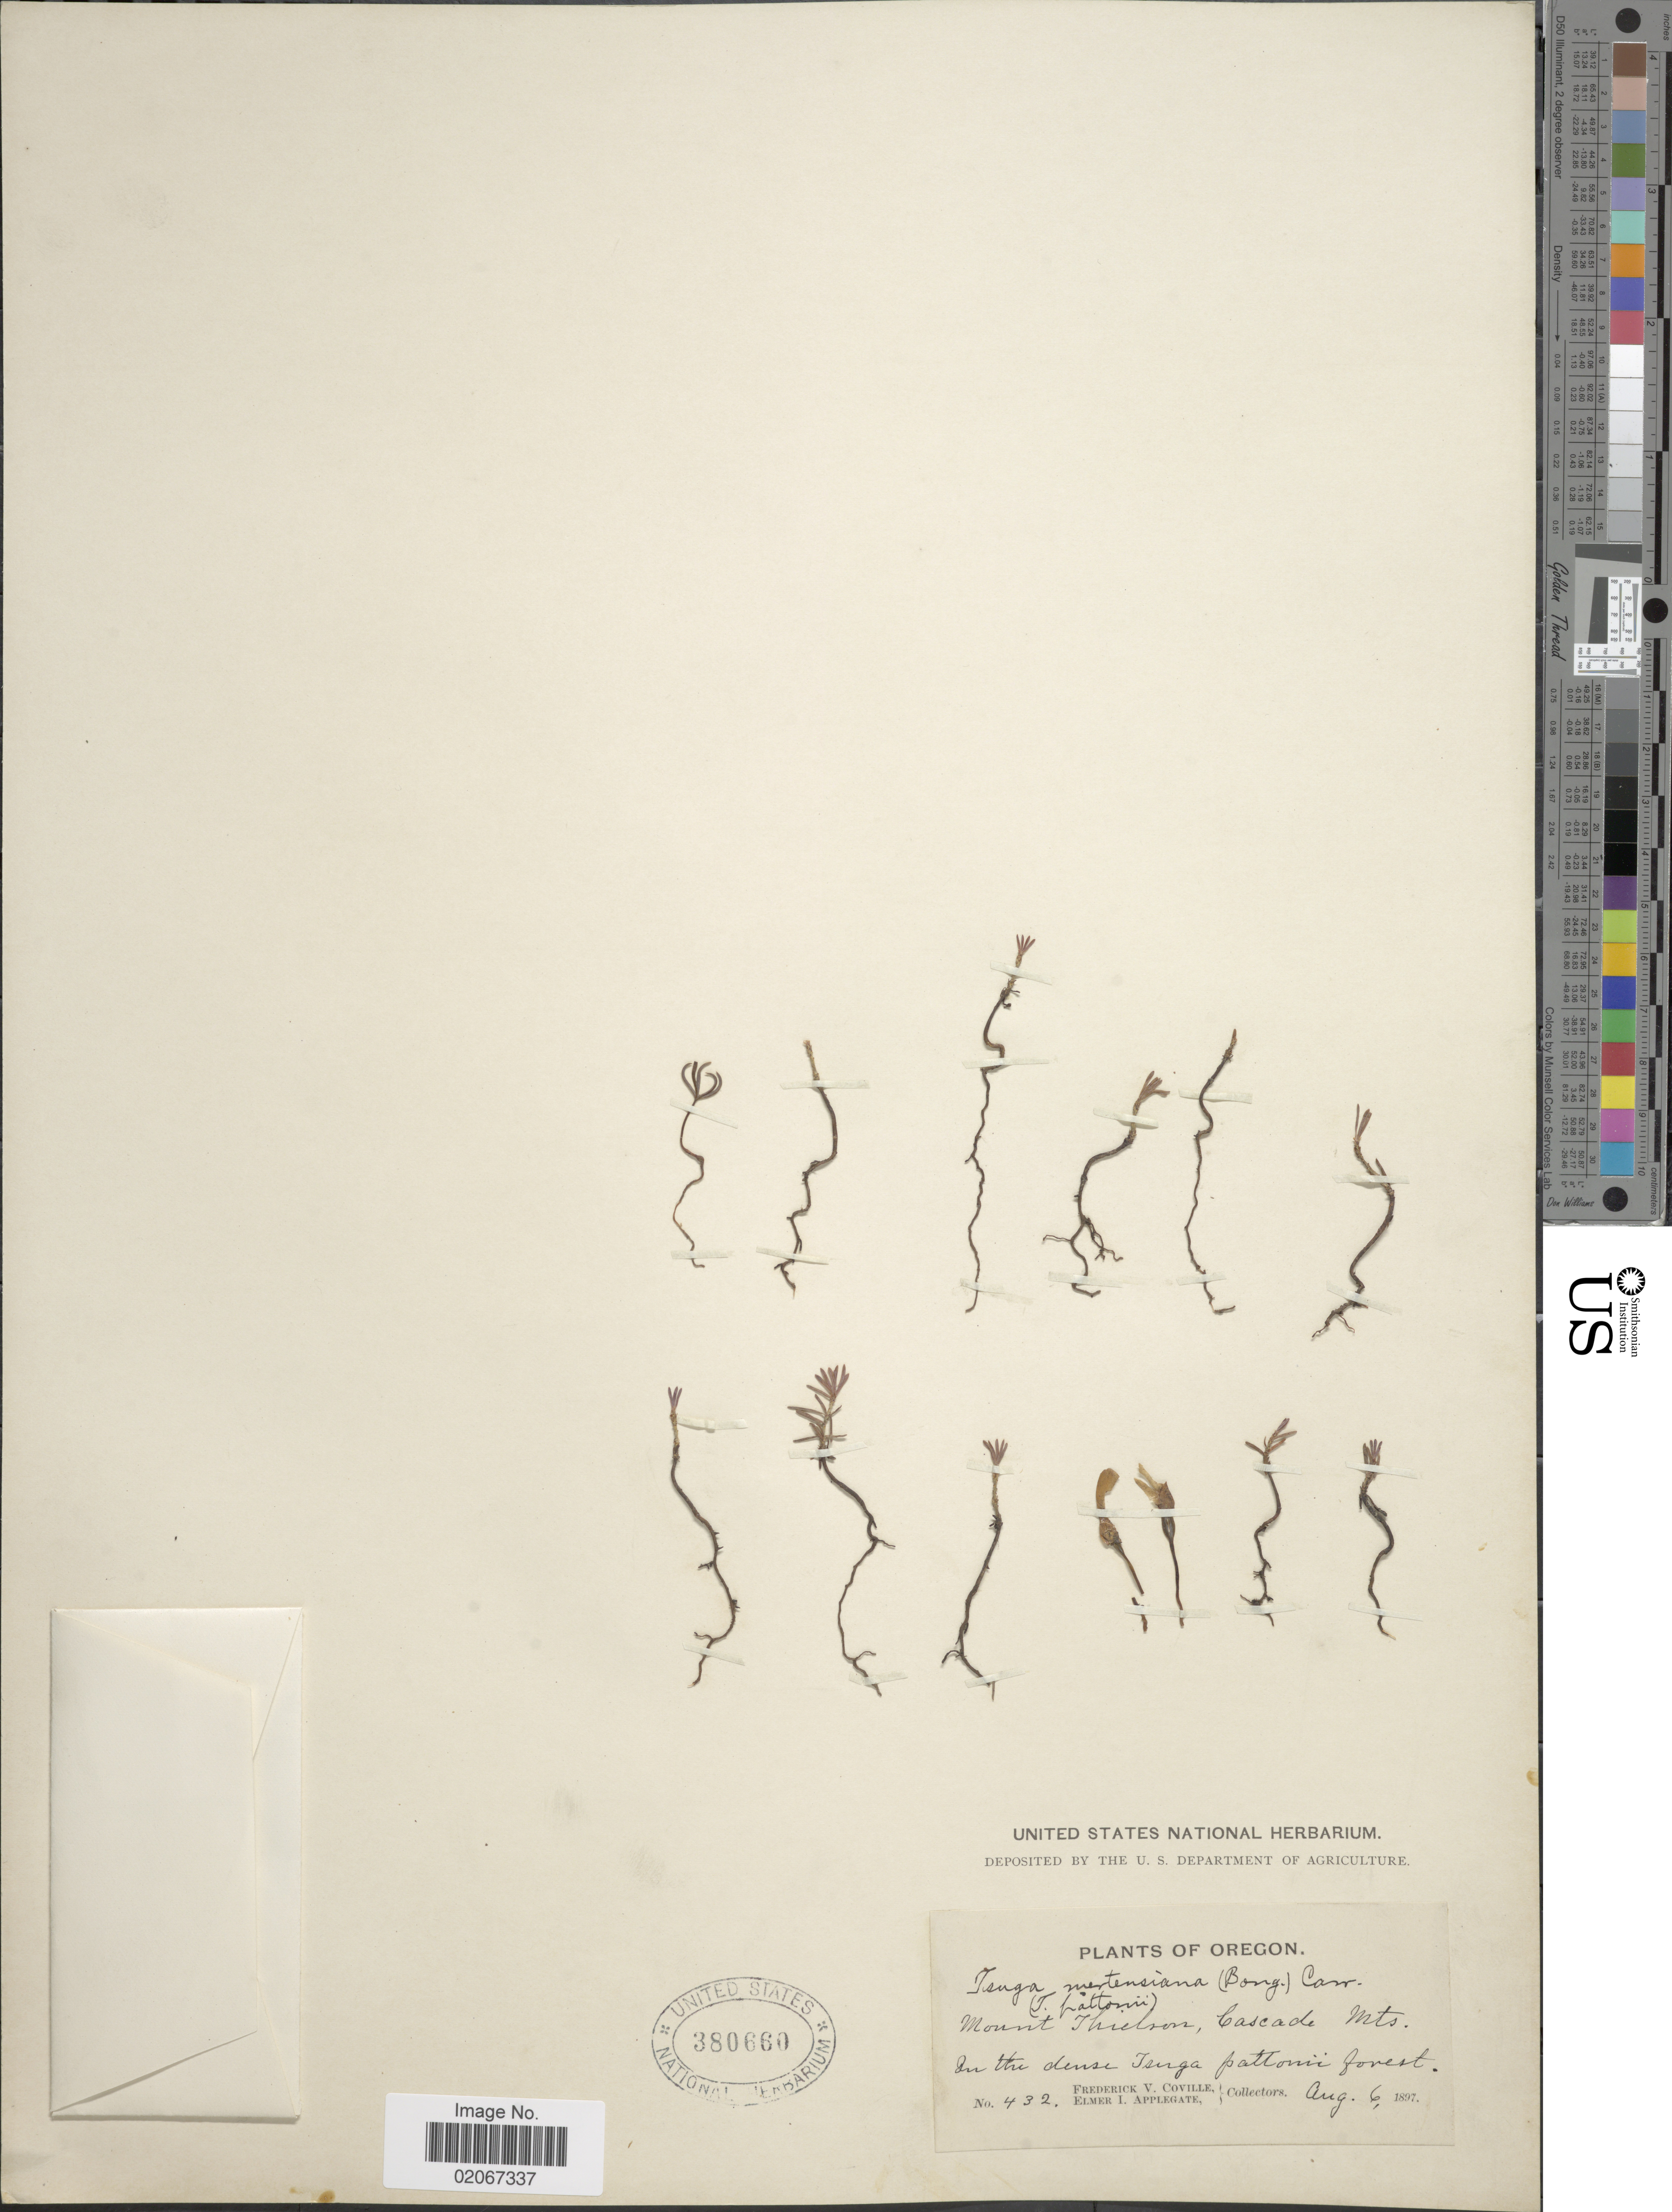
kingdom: Plantae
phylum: Tracheophyta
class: Pinopsida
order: Pinales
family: Pinaceae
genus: Tsuga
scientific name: Tsuga mertensiana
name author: (Bong.) Carrière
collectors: F. V. Coville & E. I. Applegate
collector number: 432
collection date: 1897-08-06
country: United States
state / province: Oregon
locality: Mount Thielson, Cascade Mts.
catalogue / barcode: US 380660